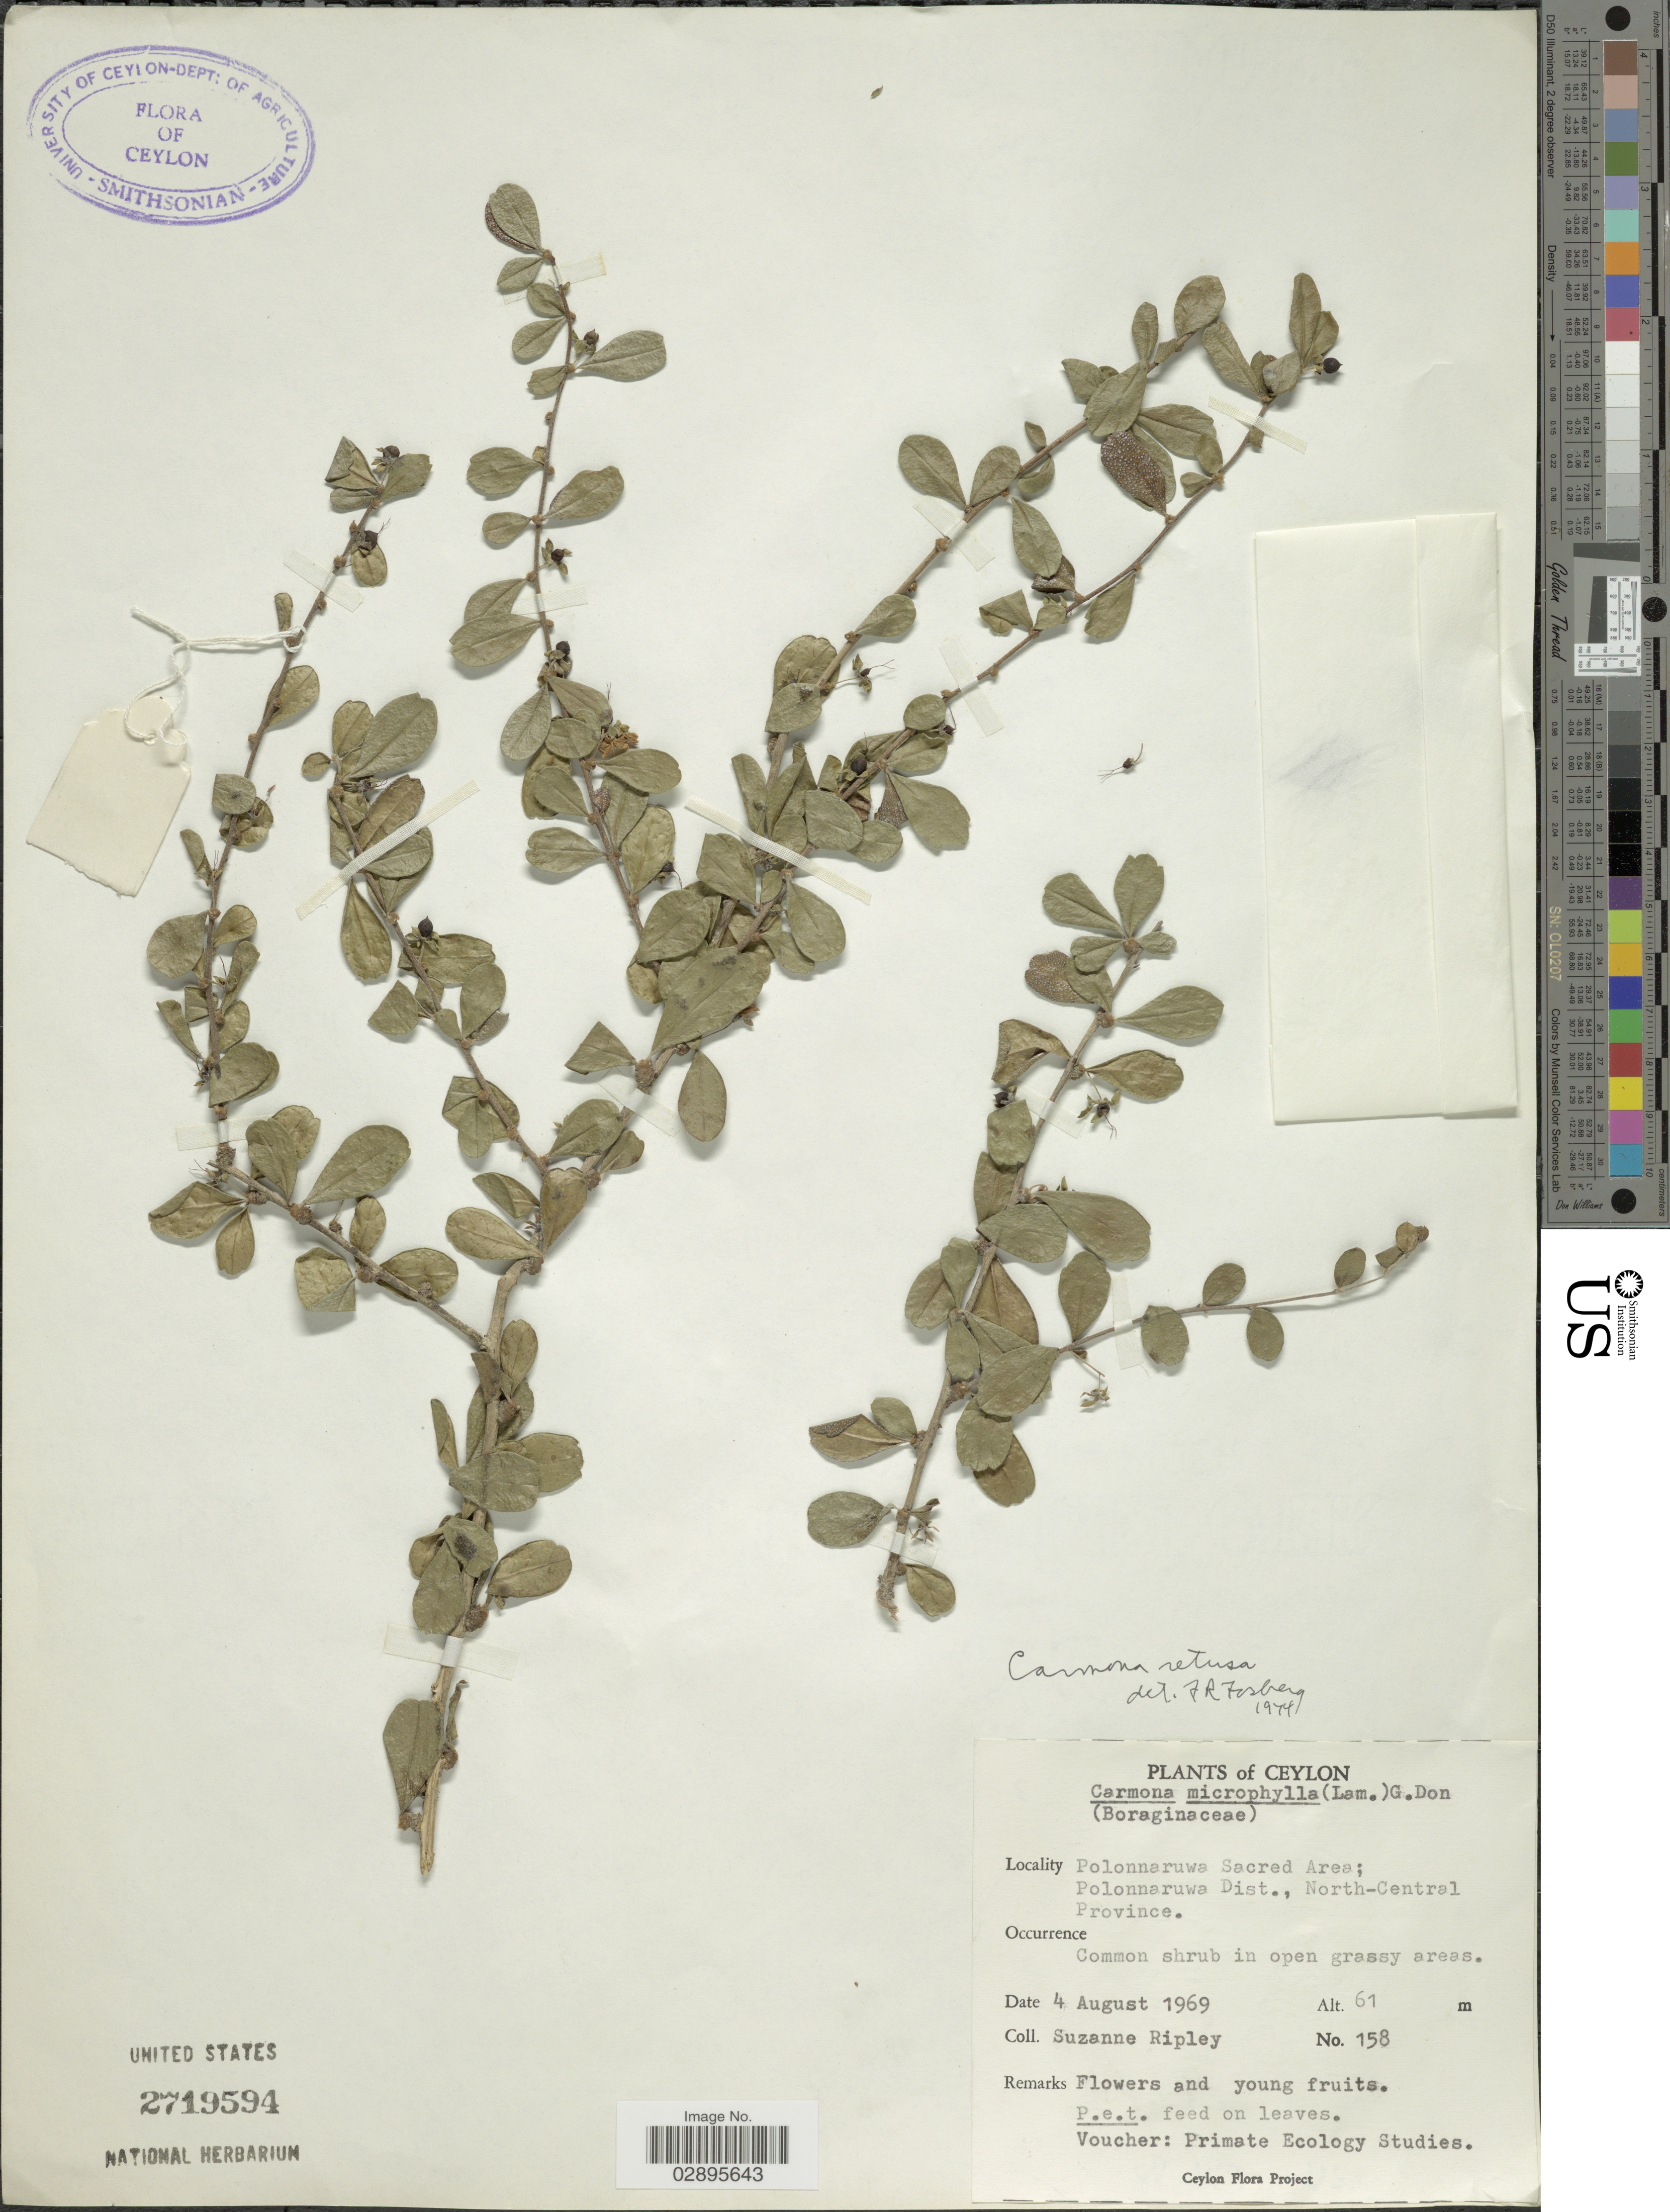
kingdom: Plantae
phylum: Tracheophyta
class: Magnoliopsida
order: Boraginales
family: Ehretiaceae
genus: Ehretia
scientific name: Ehretia microphylla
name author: Lam.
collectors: S. Ripley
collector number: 158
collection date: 1969-08-04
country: Sri Lanka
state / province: North Central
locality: Ceylon. Polonnaruwa Sacred Area; Polonnaruwa Dist.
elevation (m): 61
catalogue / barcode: US 2719594